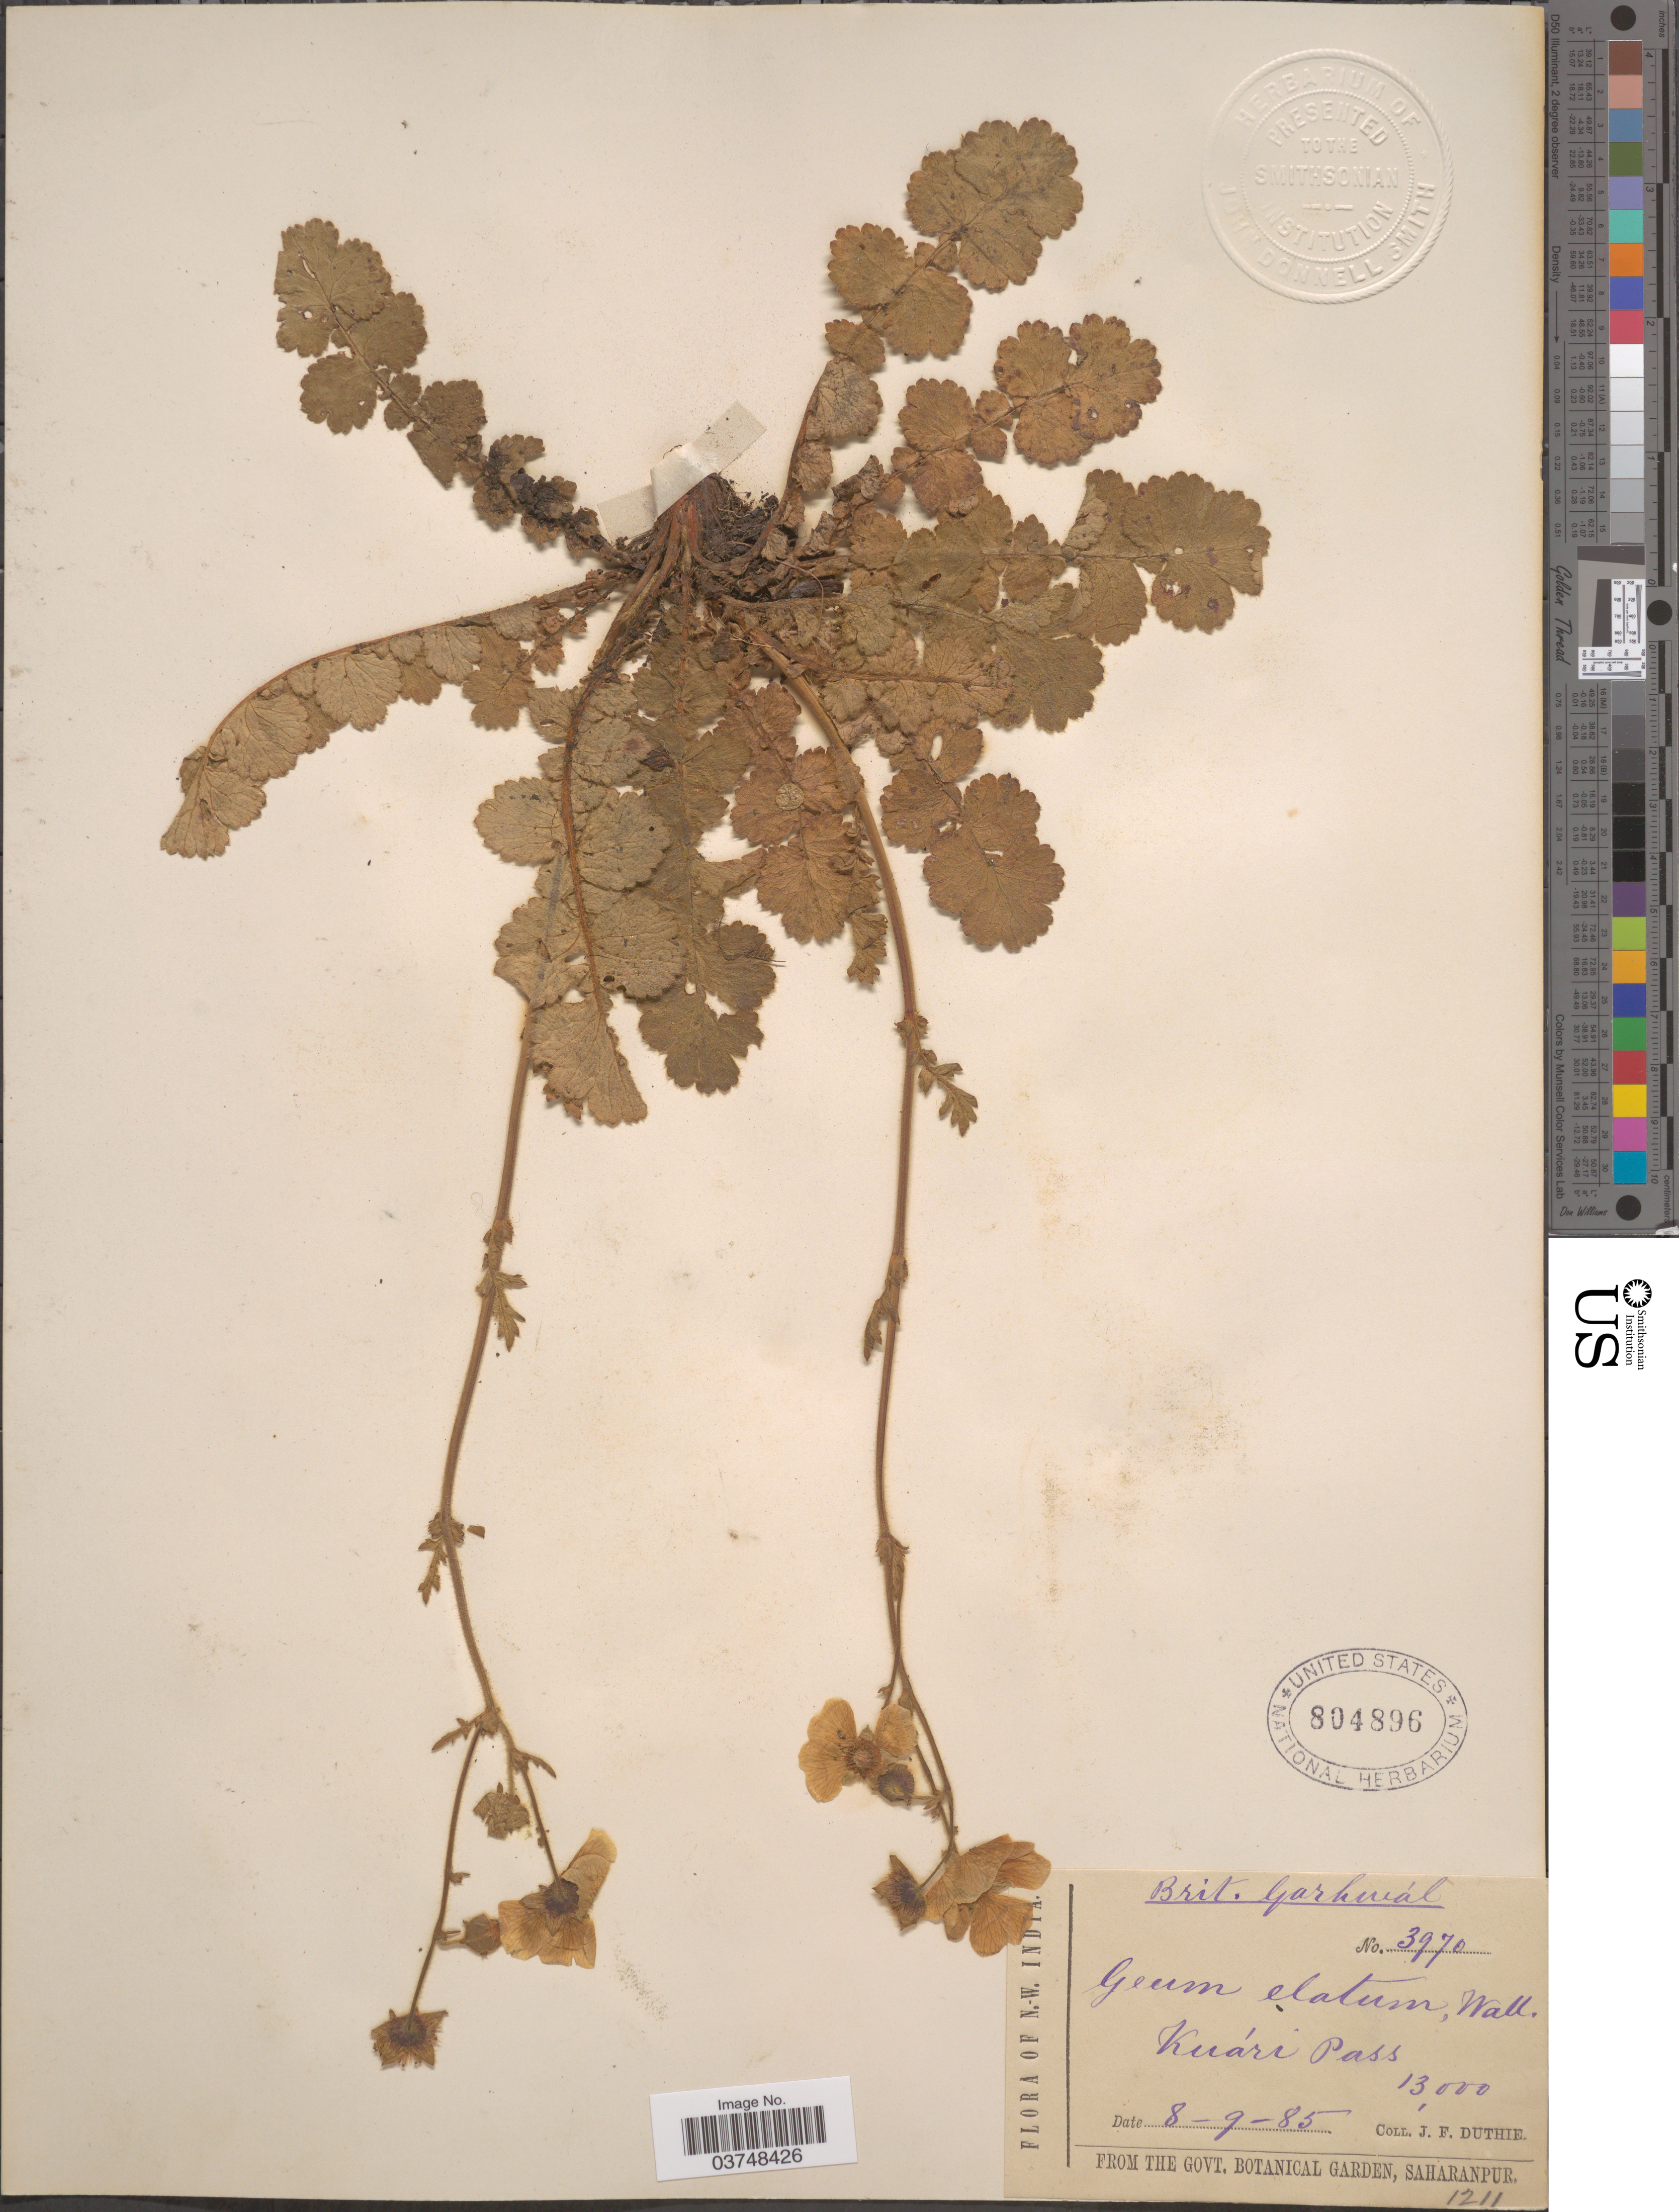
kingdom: Plantae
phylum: Tracheophyta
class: Magnoliopsida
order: Rosales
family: Rosaceae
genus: Geum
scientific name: Geum elatum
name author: Wall. ex G. Don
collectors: J. F. Duthie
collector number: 3970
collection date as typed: Transcribed d/m/y: 8/9/85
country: India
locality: N.W. India. Brit. Garkwál. Kuári Pass.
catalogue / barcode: US 804896